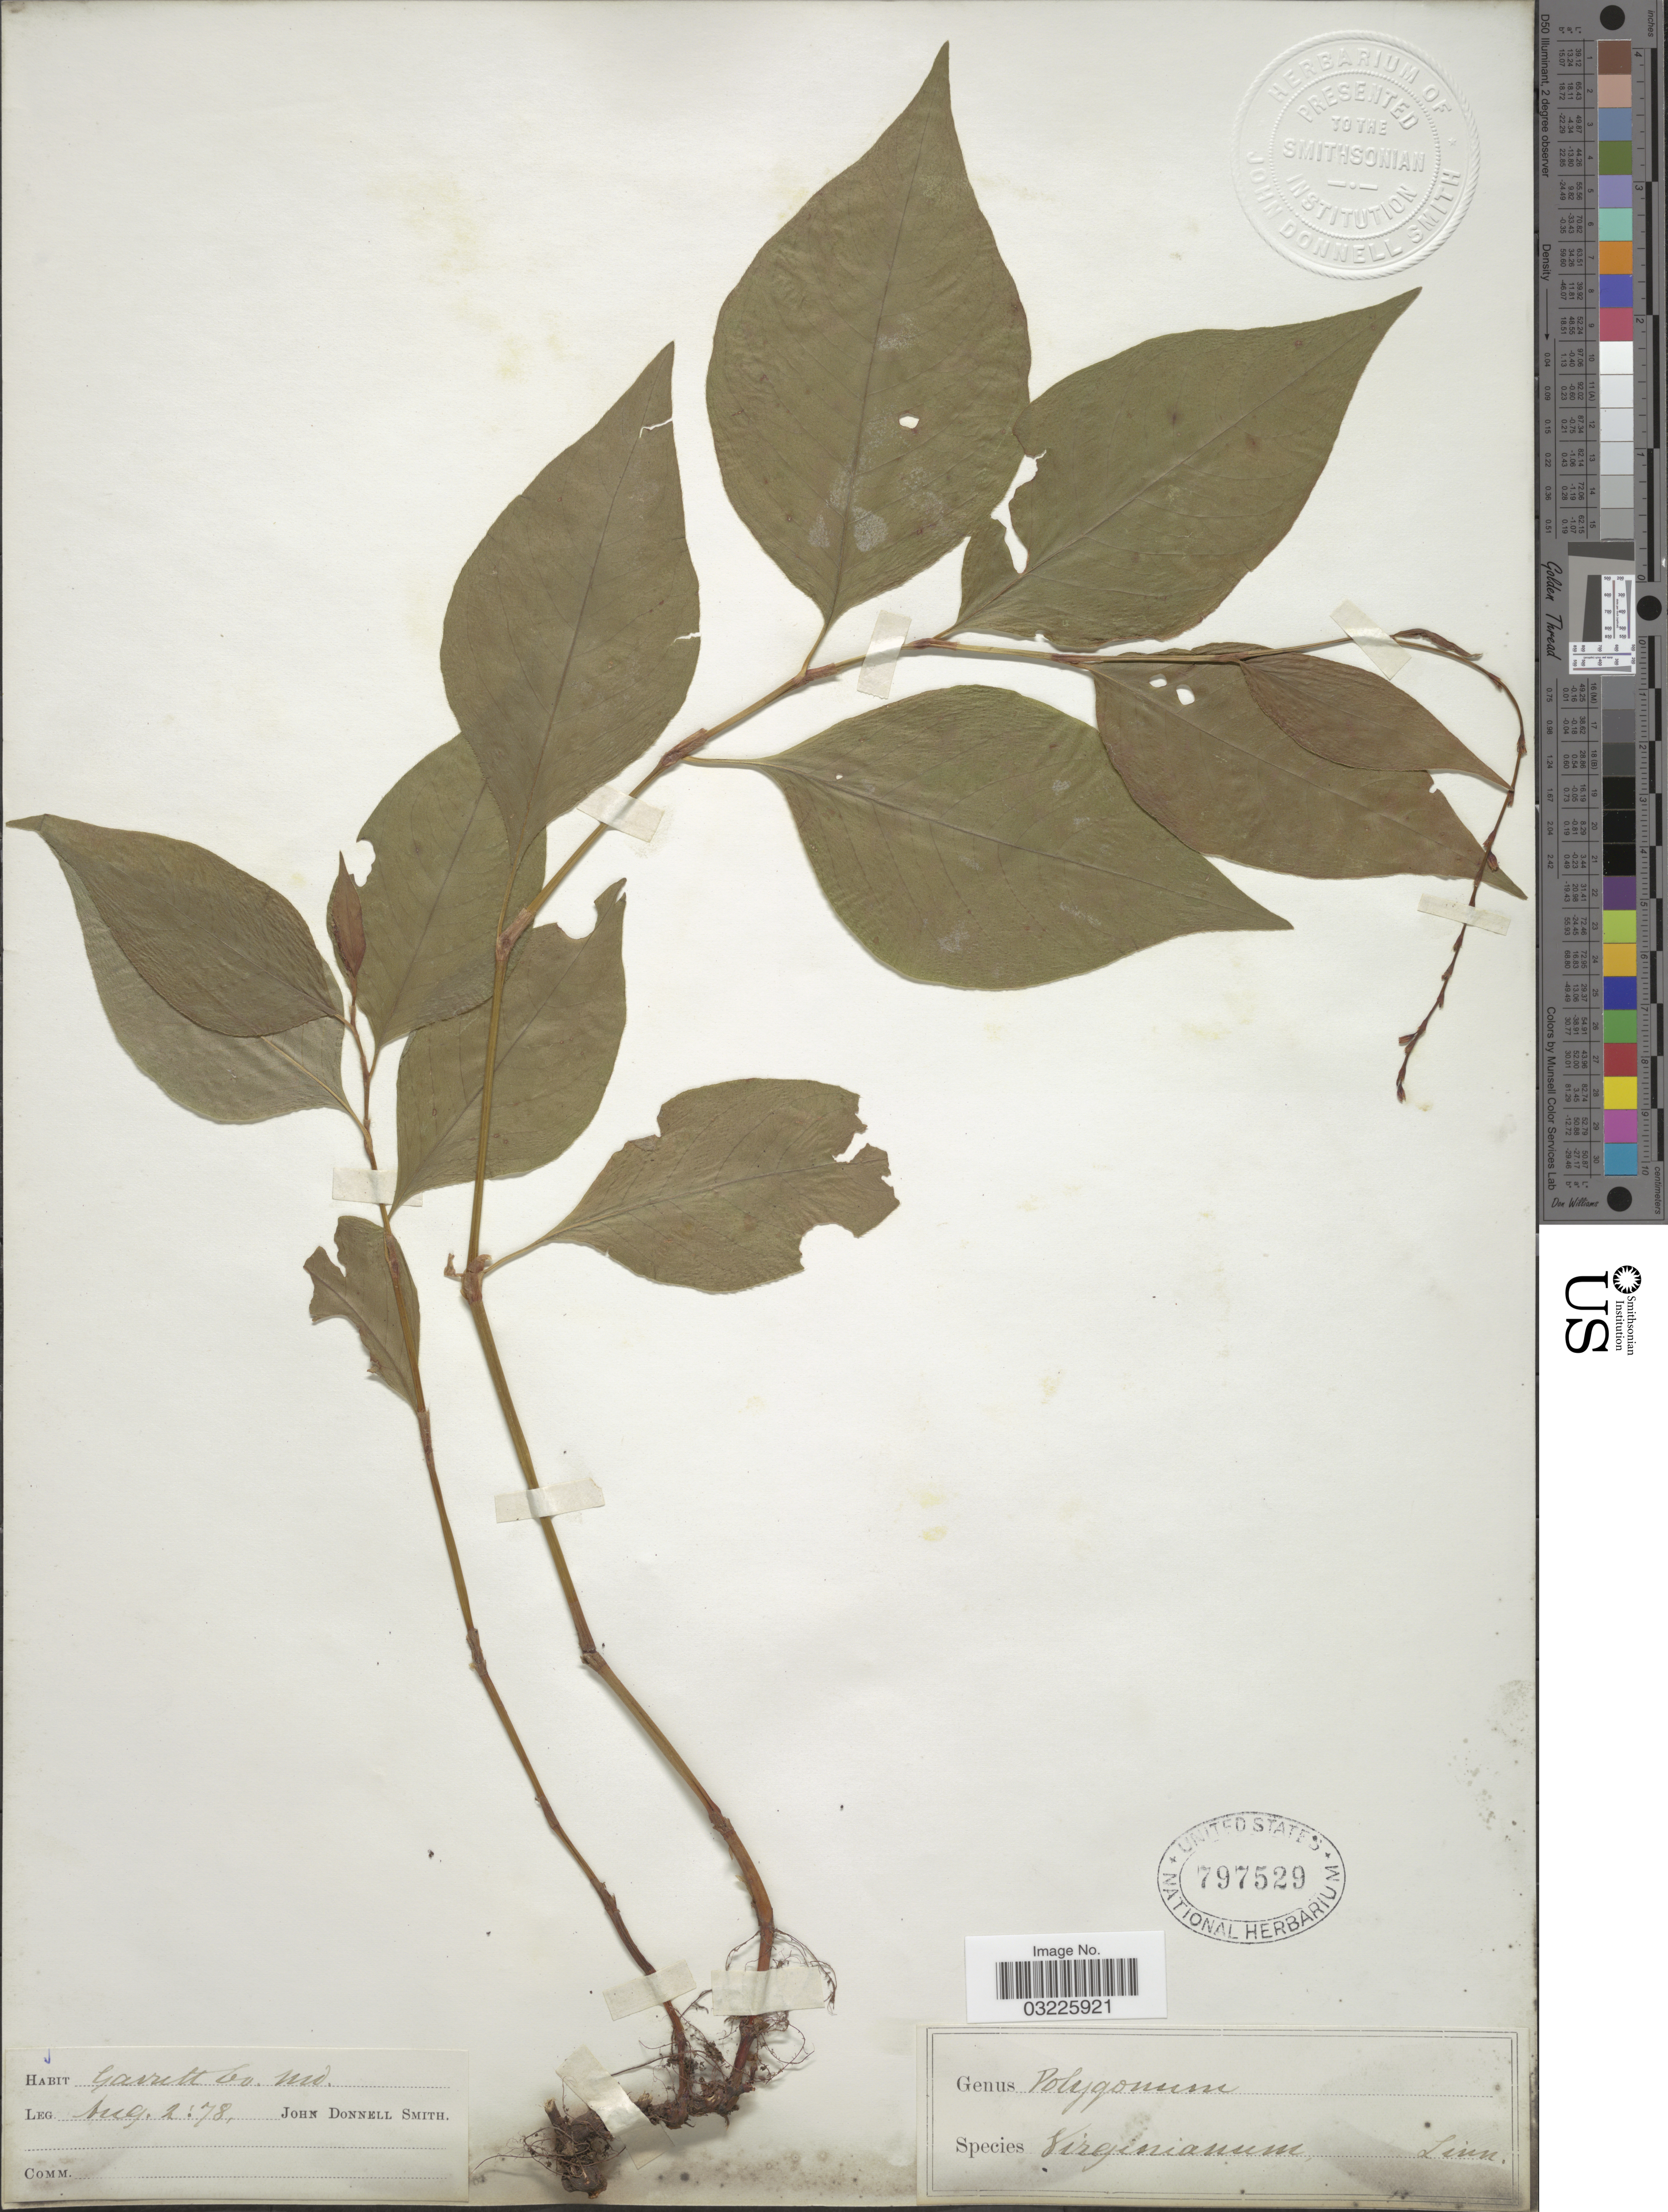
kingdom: Plantae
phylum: Tracheophyta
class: Magnoliopsida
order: Caryophyllales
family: Polygonaceae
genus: Persicaria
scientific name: Persicaria virginiana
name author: (L.) Gaertn.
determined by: Atha, D. E.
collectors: J. Donnell Smith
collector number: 5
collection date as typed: Transcribed d/m/y: 2/8/78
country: United States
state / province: Maryland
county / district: Garrett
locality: Garrett Co.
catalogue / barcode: US 797529